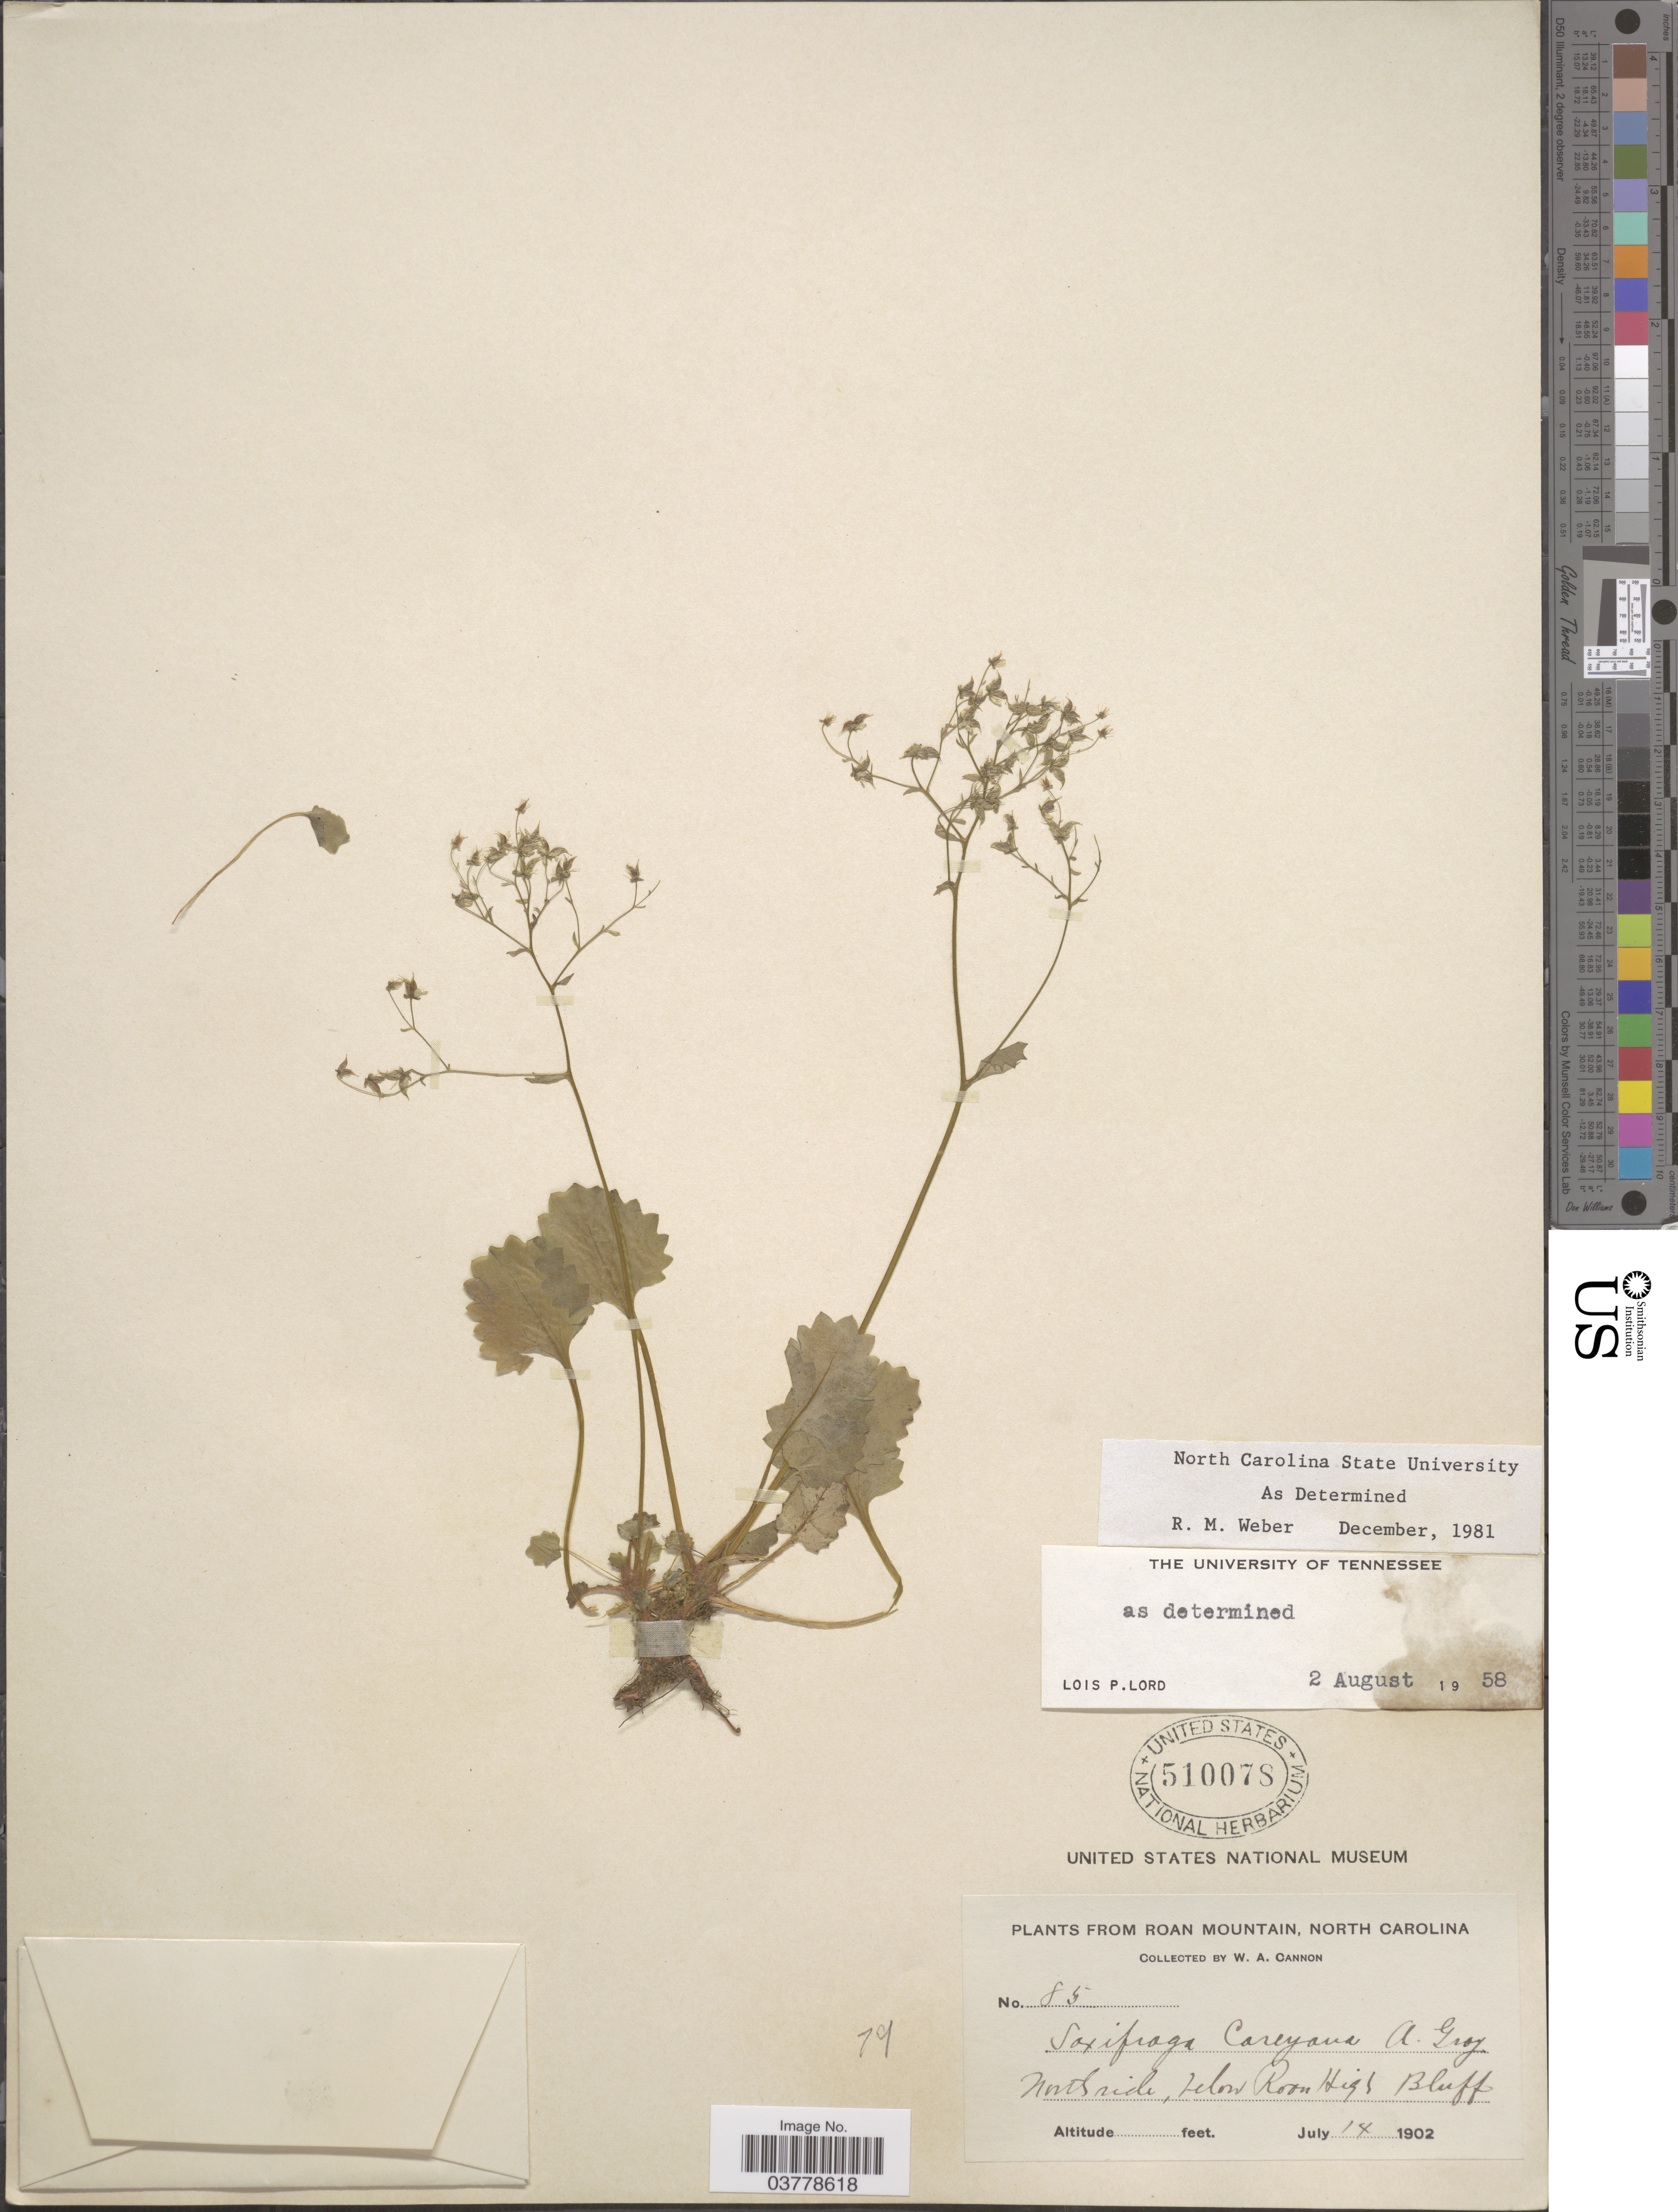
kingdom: Plantae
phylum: Tracheophyta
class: Magnoliopsida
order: Saxifragales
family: Saxifragaceae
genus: Saxifraga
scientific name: Saxifraga careyana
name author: A. Gray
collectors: W. Cannon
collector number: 85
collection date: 1902-07-14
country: United States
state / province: North Carolina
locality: Roan Mountain. Northside, below Roan High Bluff.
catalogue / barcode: US 510078